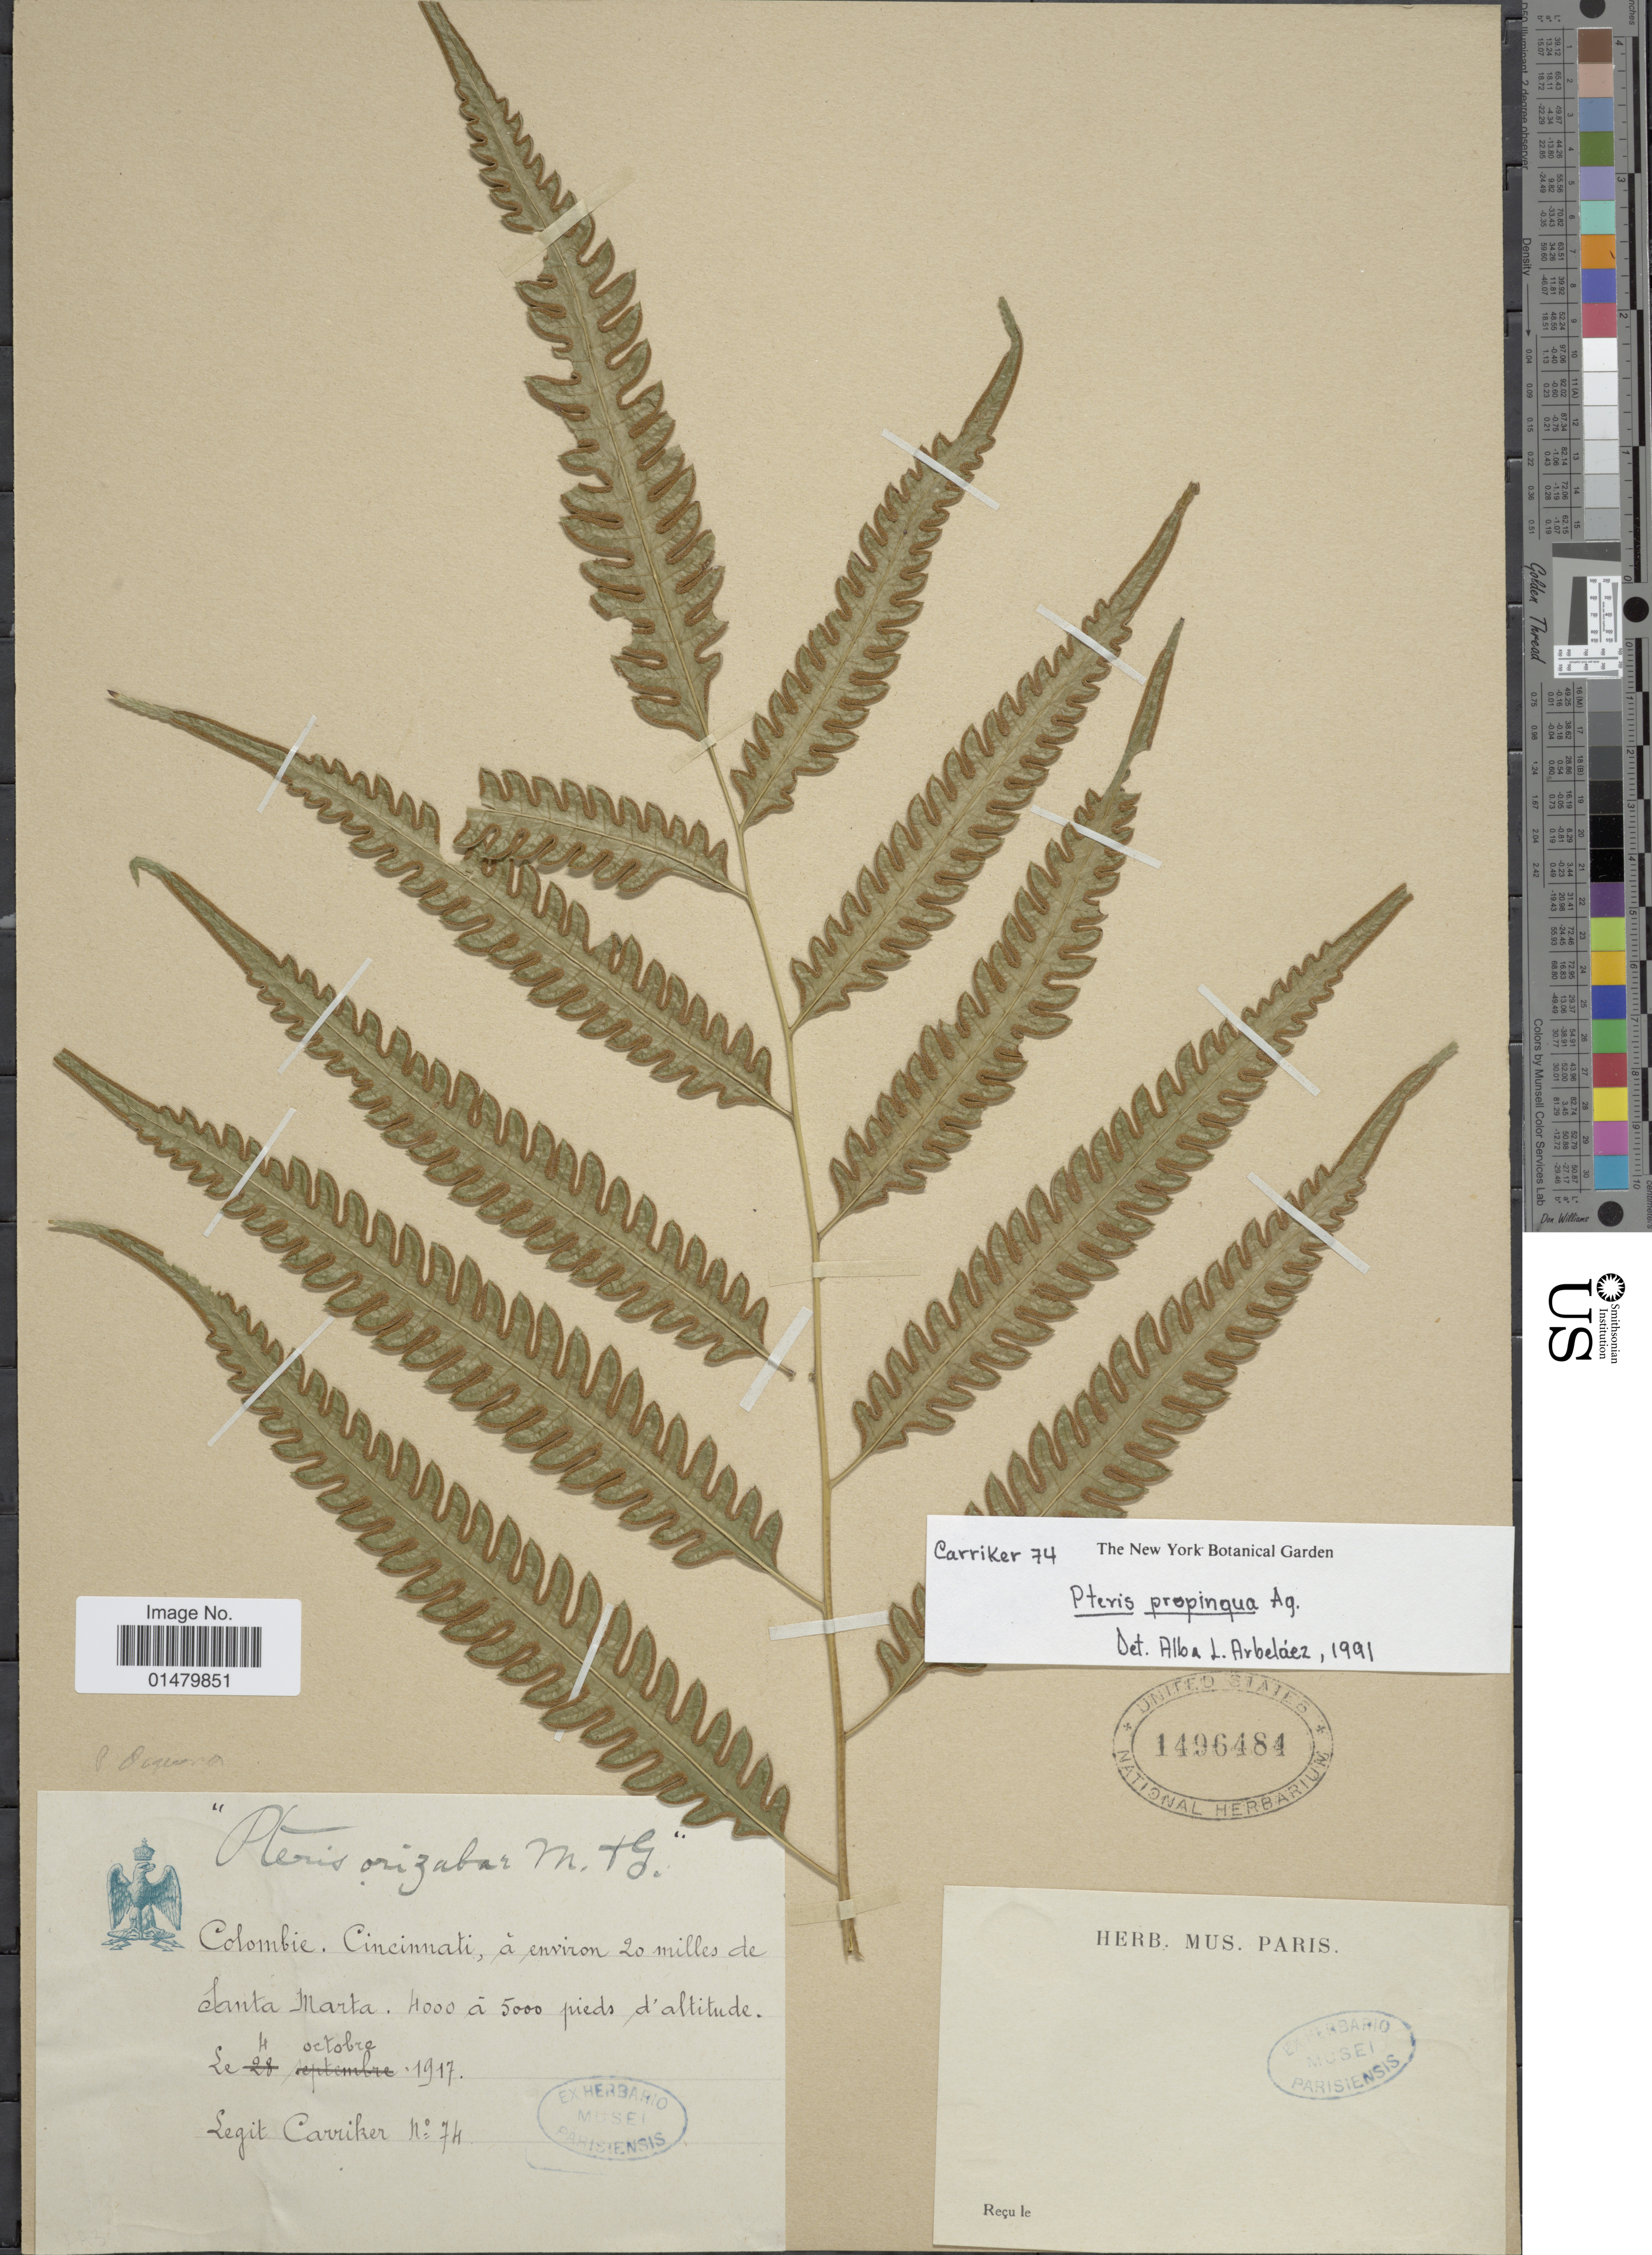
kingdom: Plantae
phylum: Tracheophyta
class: Polypodiopsida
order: Polypodiales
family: Pteridaceae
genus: Pteris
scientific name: Pteris propinqua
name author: J. Agardh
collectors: Carriker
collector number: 74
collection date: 1917-10-04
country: Colombia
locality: Colombie. Cincinnati, a environ 20 milles de Santa Marta.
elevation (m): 1219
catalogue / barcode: US 1496484